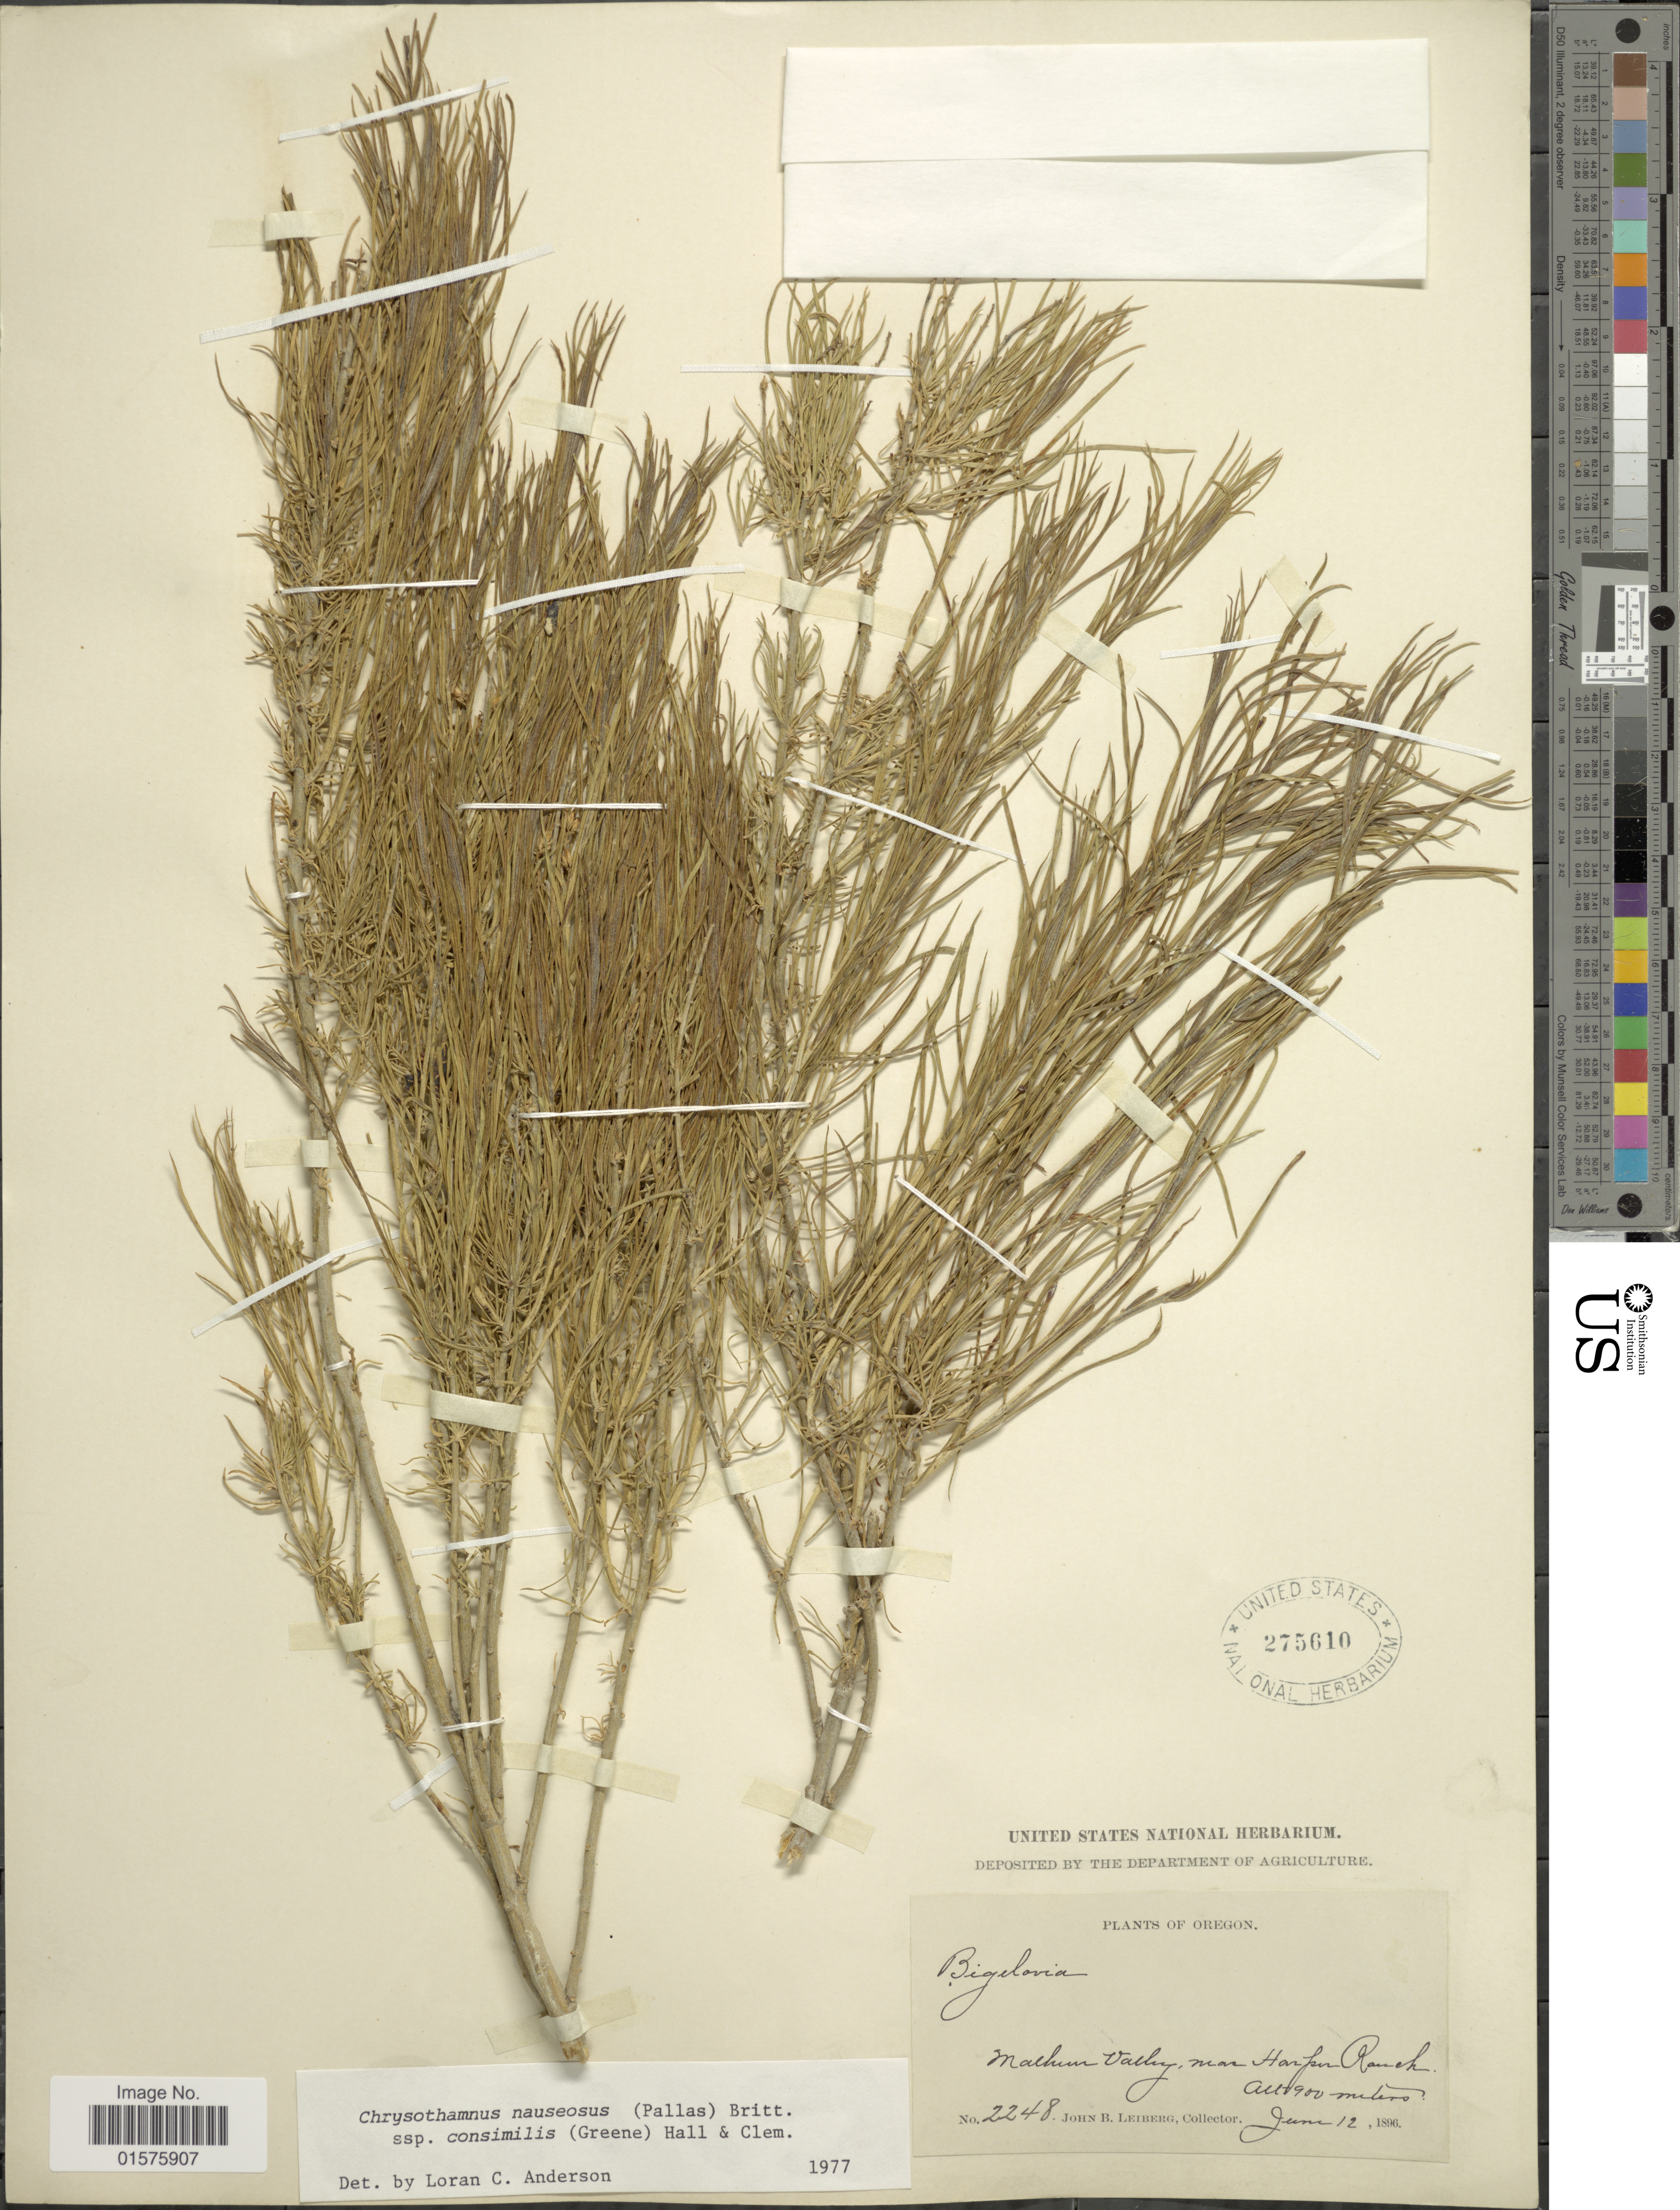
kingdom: Plantae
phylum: Tracheophyta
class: Magnoliopsida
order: Asterales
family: Asteraceae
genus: Ericameria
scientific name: Ericameria nauseosa var. oreophila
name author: (A. Nelson) G.L. Nesom & G.I. Baird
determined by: Urbatsch, Lowell E., Curator (LSU), Louisiana State University (UNITED STATES)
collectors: J. B. Leiberg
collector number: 2248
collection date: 1896-06-12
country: United States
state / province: Oregon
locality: Makhuir Valley, near Harfan Ranch.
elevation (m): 900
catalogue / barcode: US 275610